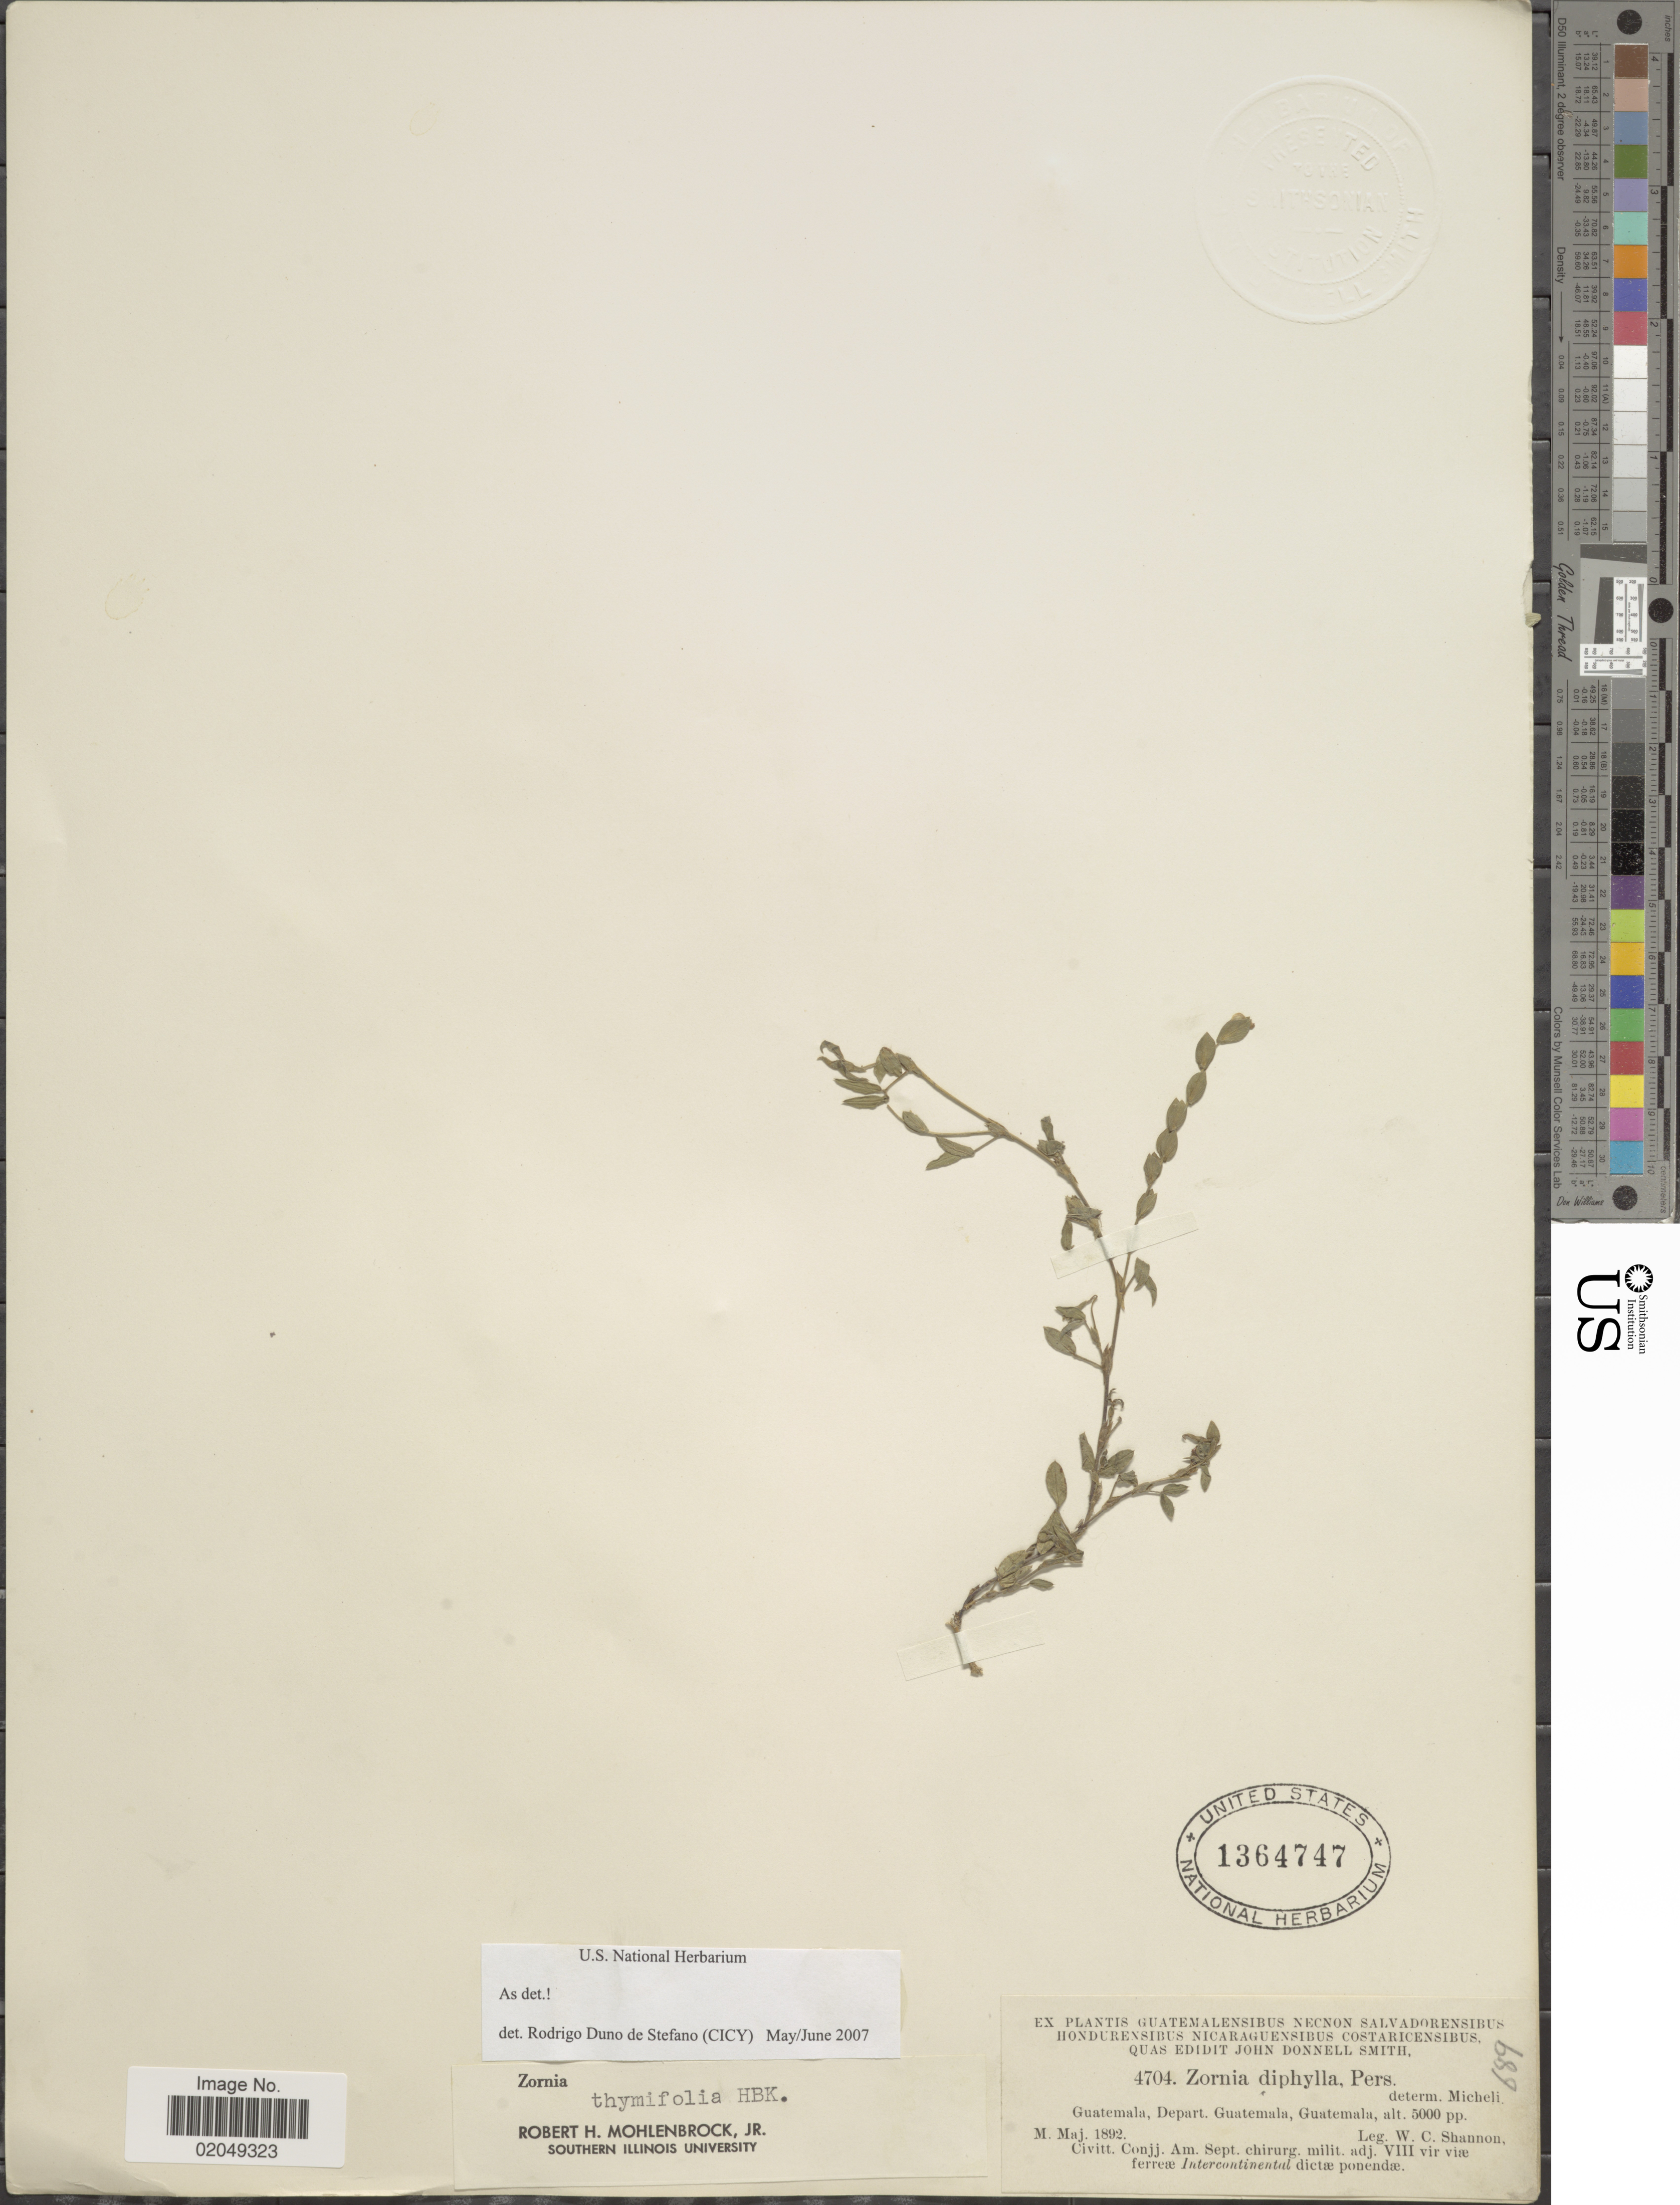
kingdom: Plantae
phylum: Tracheophyta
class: Magnoliopsida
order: Fabales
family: Fabaceae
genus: Zornia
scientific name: Zornia thymifolia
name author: Kunth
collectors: W. C. Shannon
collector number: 4704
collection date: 1892-05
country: Guatemala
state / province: Guatemala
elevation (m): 1524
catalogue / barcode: US 1364747